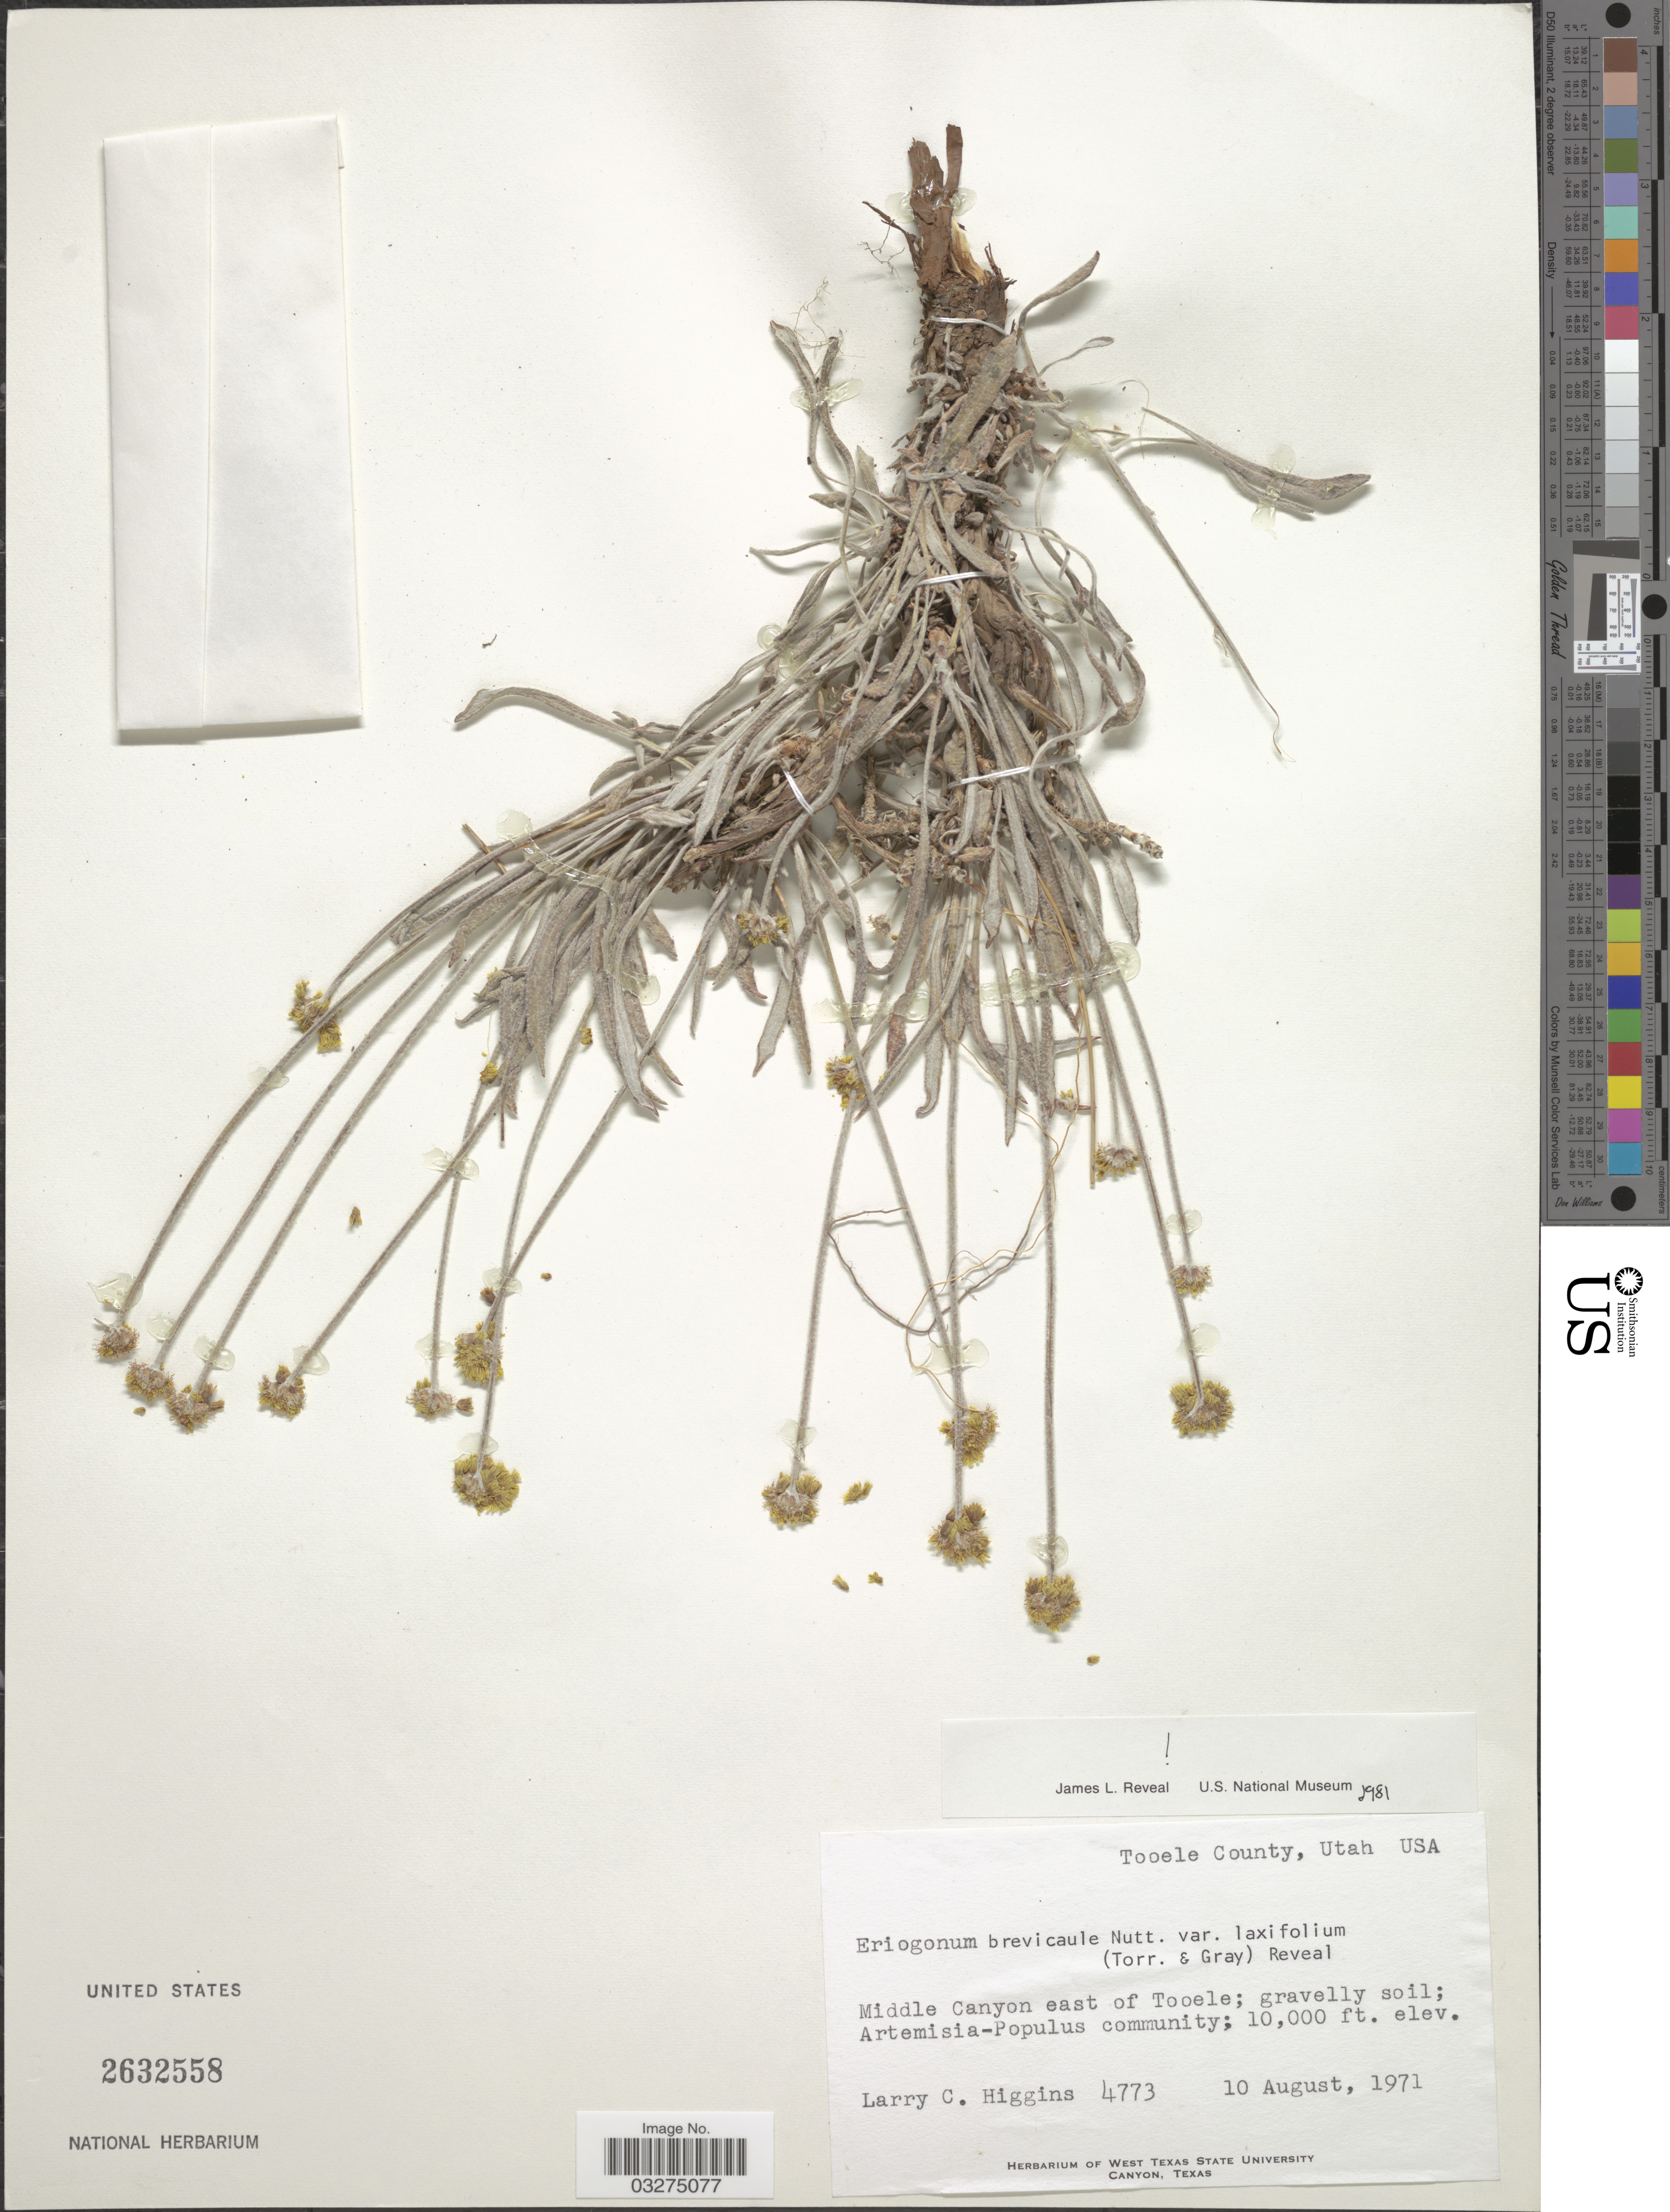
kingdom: Plantae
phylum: Tracheophyta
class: Magnoliopsida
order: Caryophyllales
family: Polygonaceae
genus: Eriogonum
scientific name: Eriogonum brevicaule var. laxifolium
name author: (Torr. & A. Gray) Reveal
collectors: L. Higgins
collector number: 4773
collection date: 1971-08-10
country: United States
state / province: Utah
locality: Tooele County, USA. Middle canyon east of Tooele.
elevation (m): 3048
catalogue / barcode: US 2632558